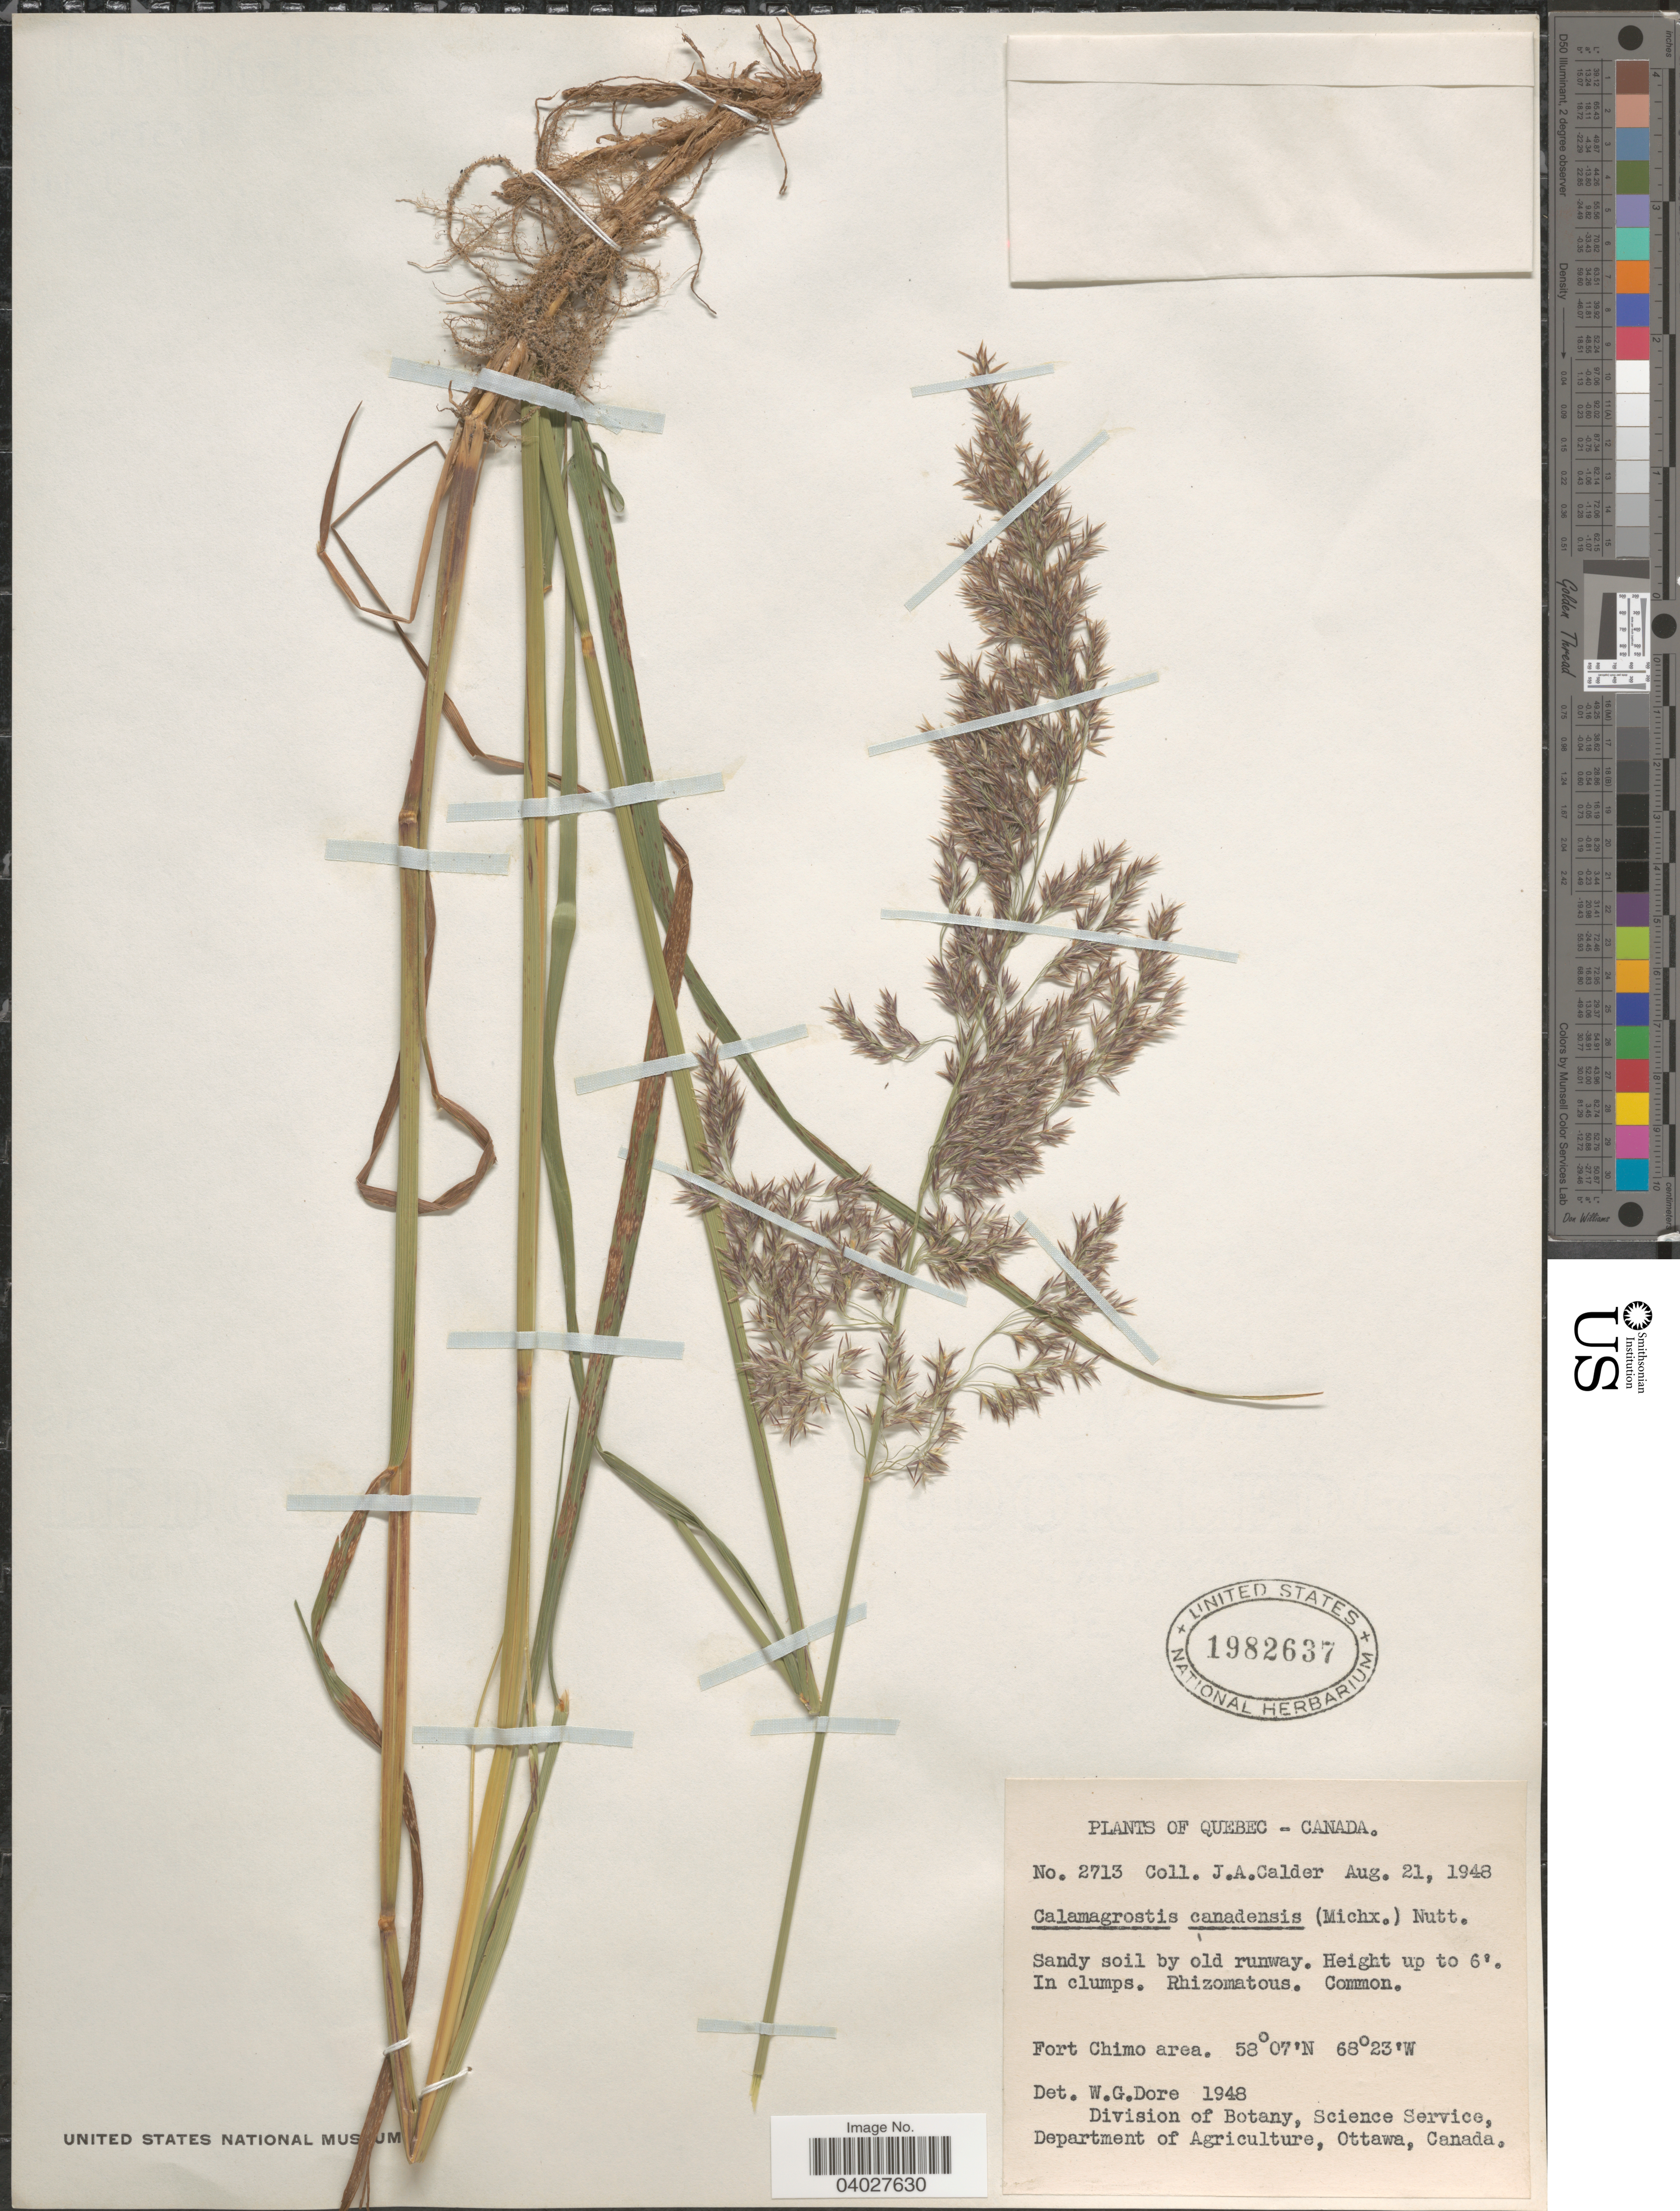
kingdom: Plantae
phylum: Tracheophyta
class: Liliopsida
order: Poales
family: Poaceae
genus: Calamagrostis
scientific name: Calamagrostis canadensis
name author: (Michx.) P. Beauv.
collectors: J. A. Calder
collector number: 2713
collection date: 1948-08-21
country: Canada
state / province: Quebec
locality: Fort Chimo area.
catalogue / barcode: US 1982637